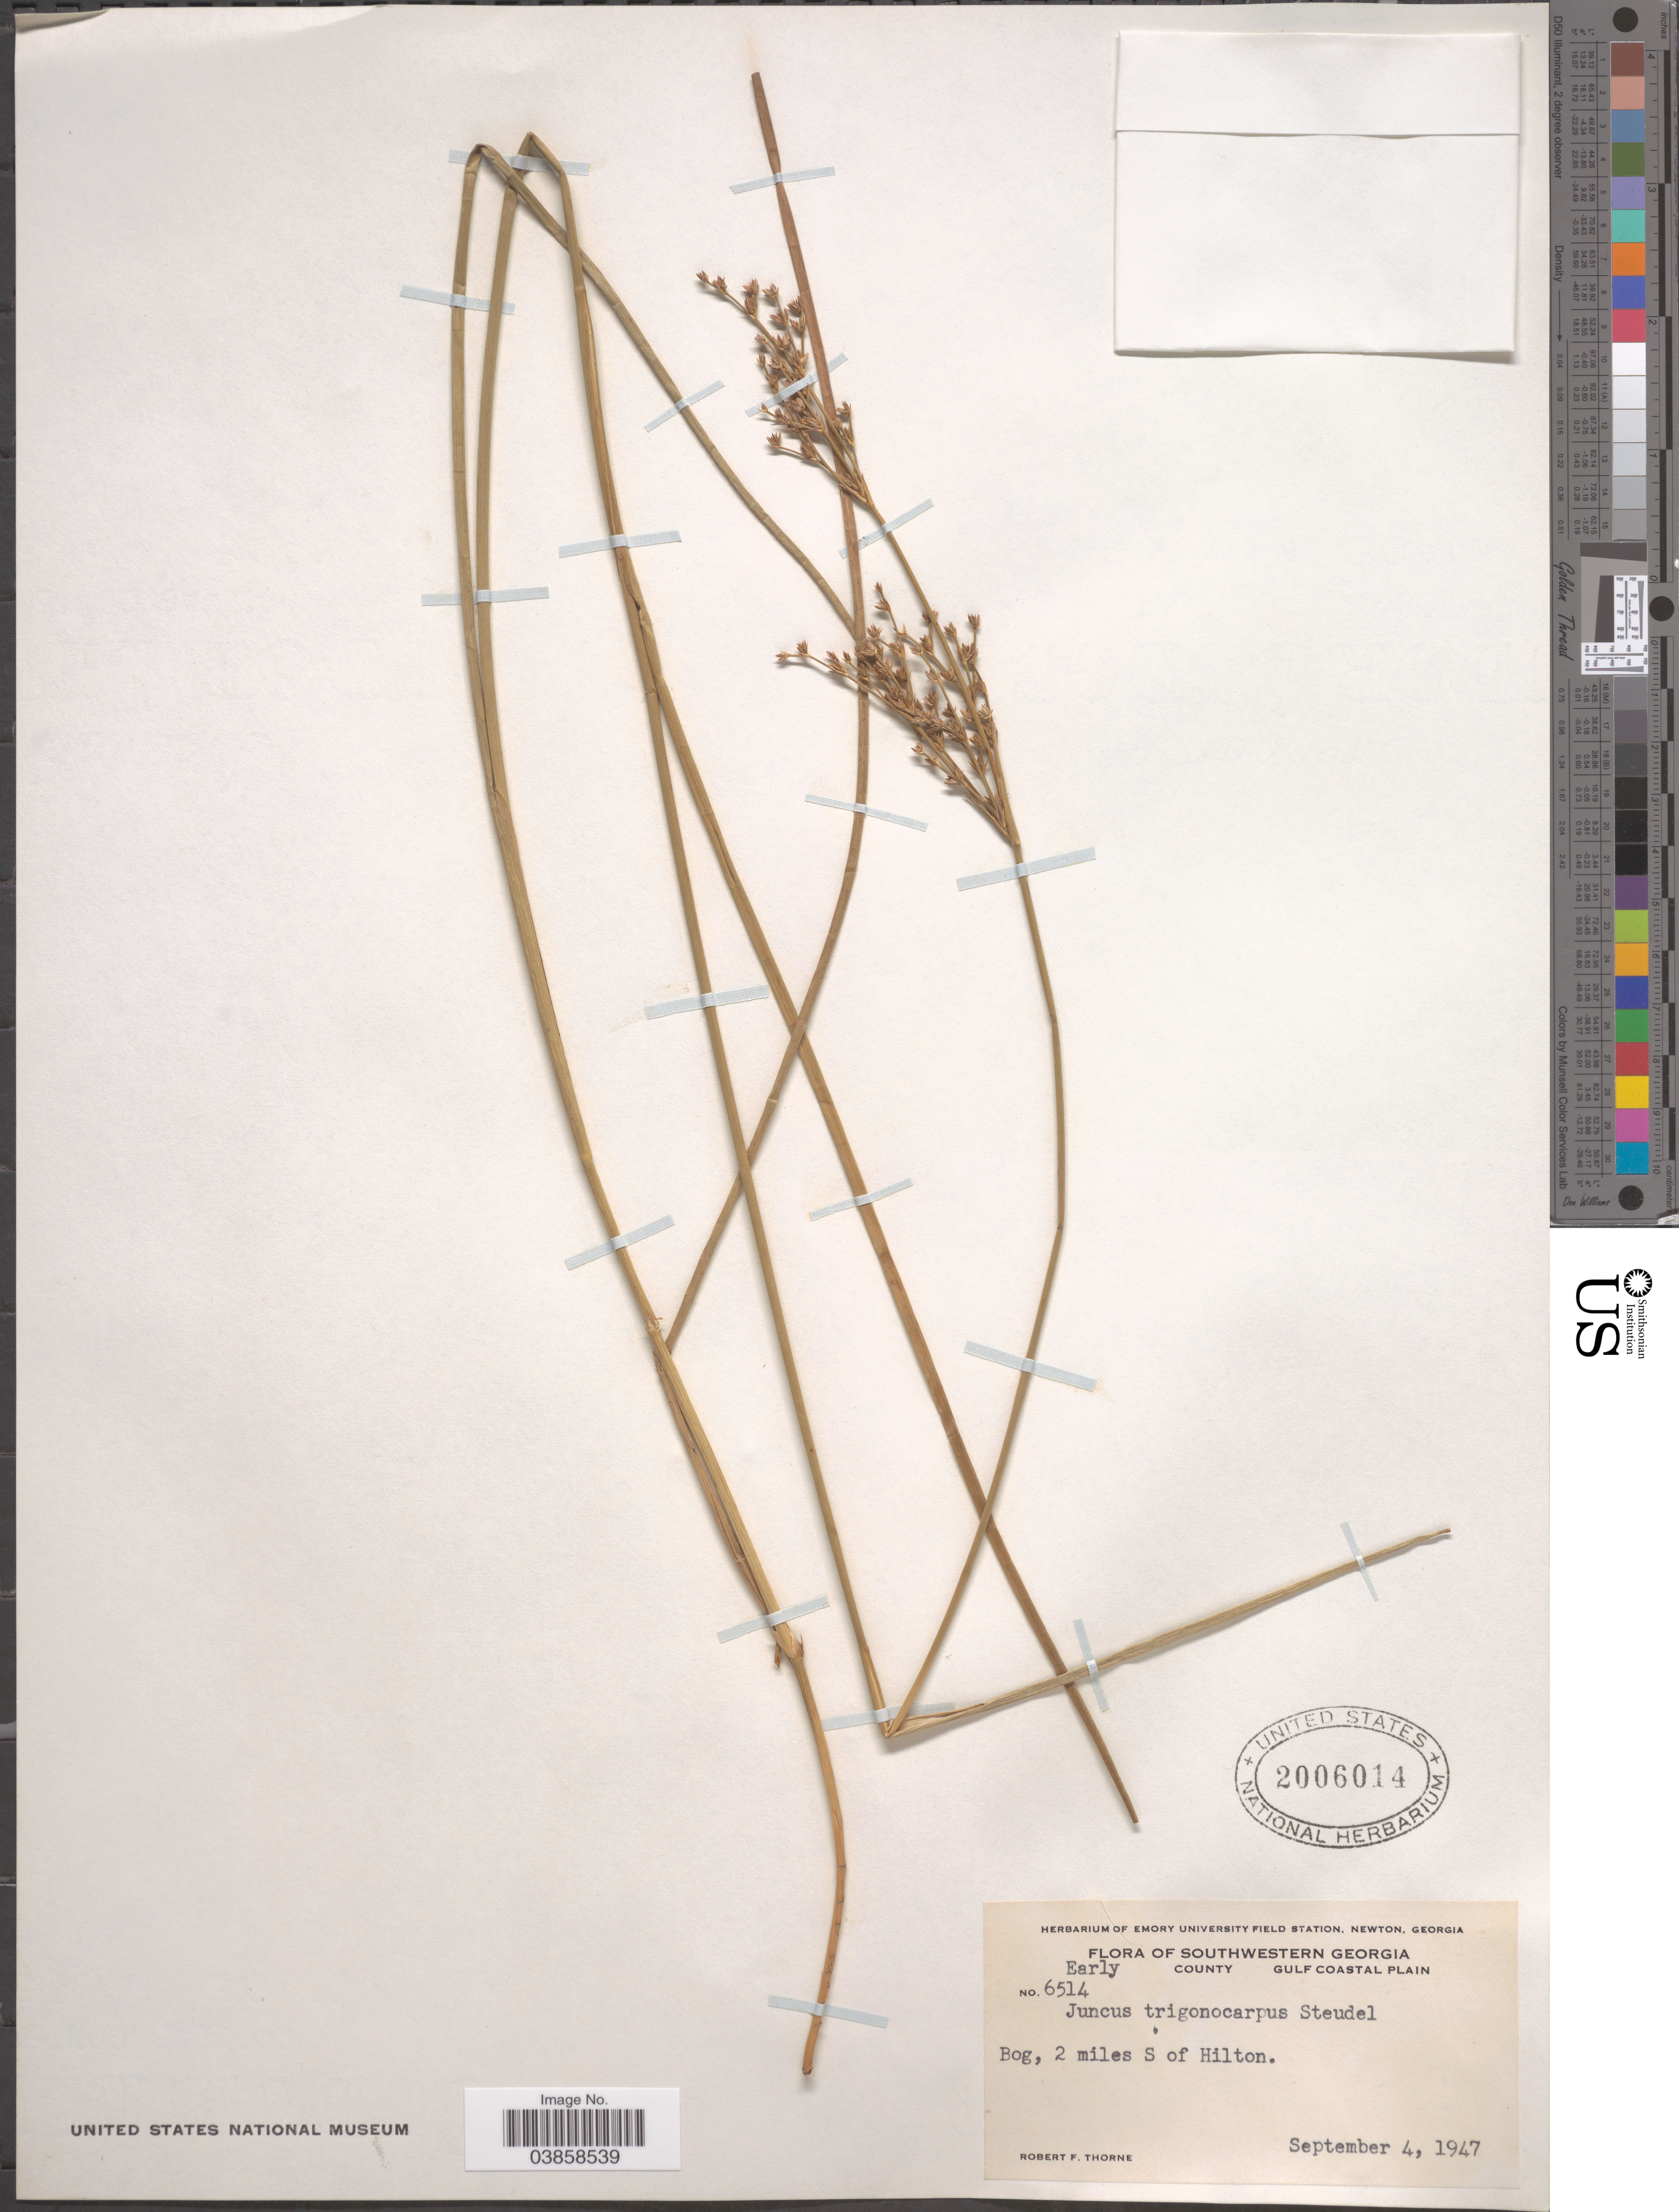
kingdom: Plantae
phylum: Tracheophyta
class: Liliopsida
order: Poales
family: Juncaceae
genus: Juncus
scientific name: Juncus trigonocarpus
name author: Steud.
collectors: R. F. Thorne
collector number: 6514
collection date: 1947-09-04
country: United States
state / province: Georgia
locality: Southwesten Georgia. Early County. Gulf Coastal Plain. Bog, 2 miles S of Hilton.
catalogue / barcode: US 2006014